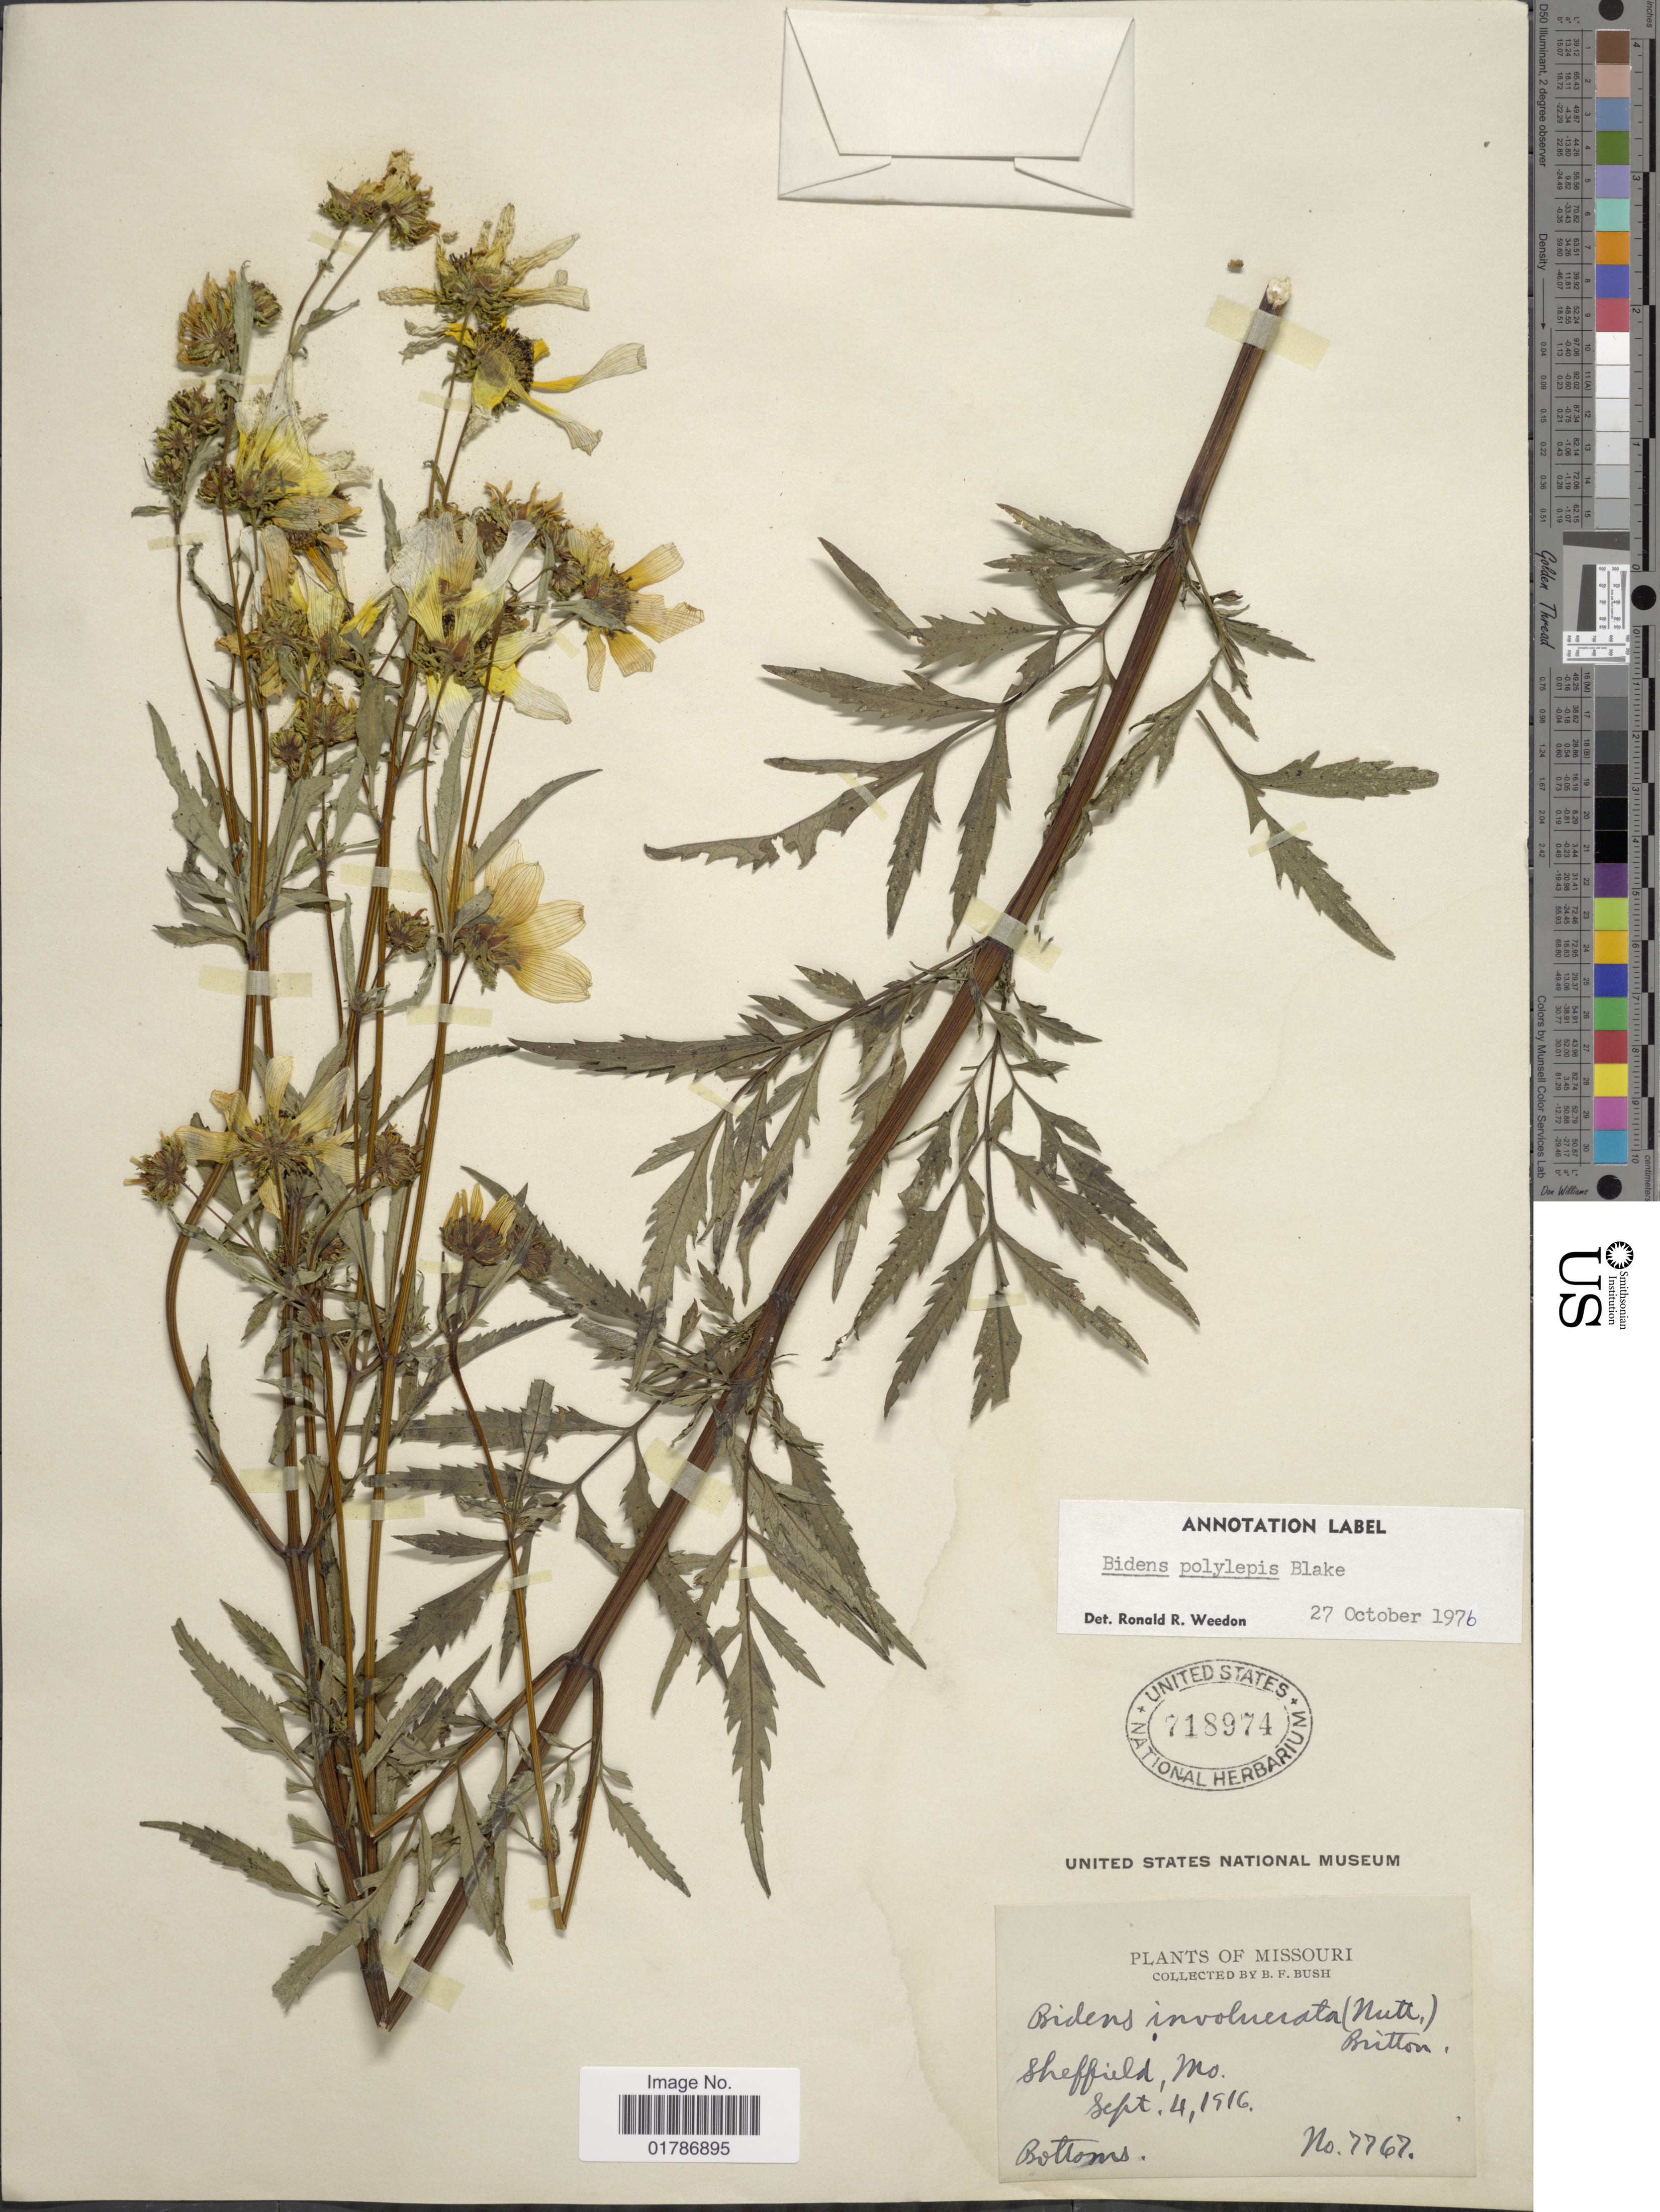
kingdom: Plantae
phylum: Tracheophyta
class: Magnoliopsida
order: Asterales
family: Asteraceae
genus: Bidens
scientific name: Bidens polylepis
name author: S.F. Blake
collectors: B. F. Bush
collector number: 7767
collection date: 1916-09-04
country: United States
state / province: Missouri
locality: Sheffield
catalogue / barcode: US 718974